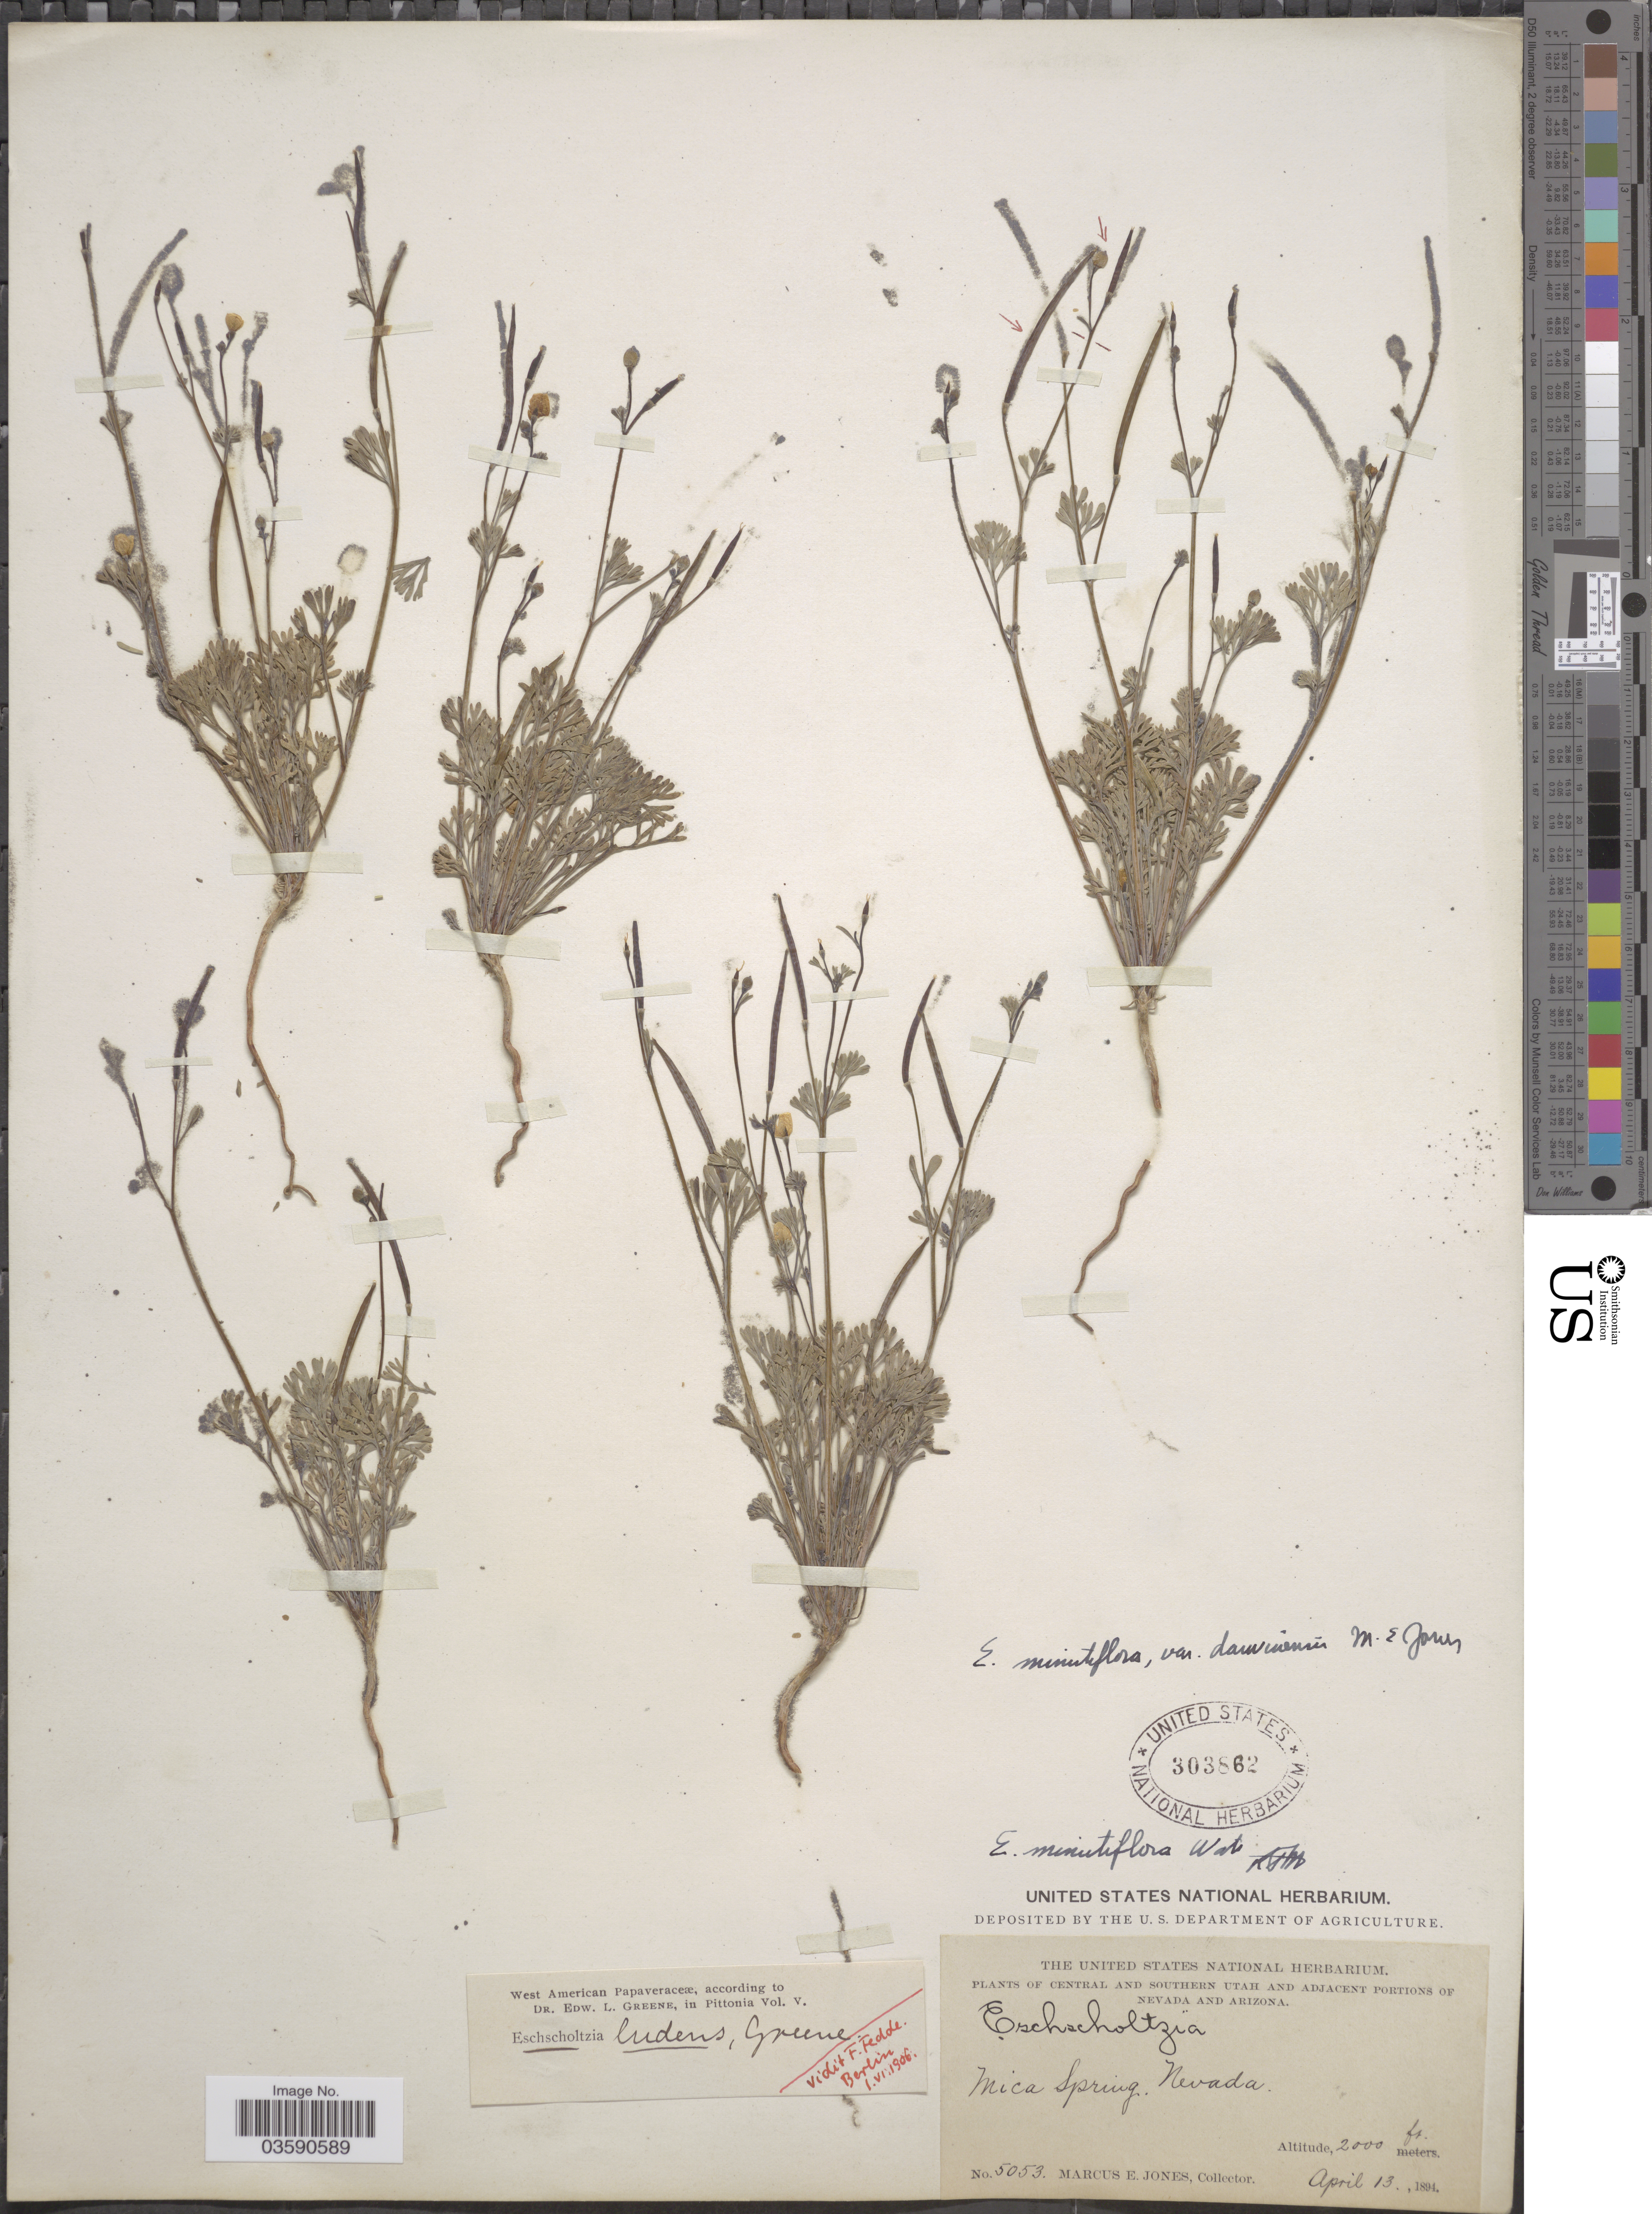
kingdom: Plantae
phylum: Tracheophyta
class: Magnoliopsida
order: Ranunculales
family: Papaveraceae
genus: Eschscholzia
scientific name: Eschscholzia minuscula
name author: Greene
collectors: M. E. Jones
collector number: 5053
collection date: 1894-04-13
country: United States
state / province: Nevada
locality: Adjacent portions of Nevada. Mica Spring.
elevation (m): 610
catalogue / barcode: US 303862